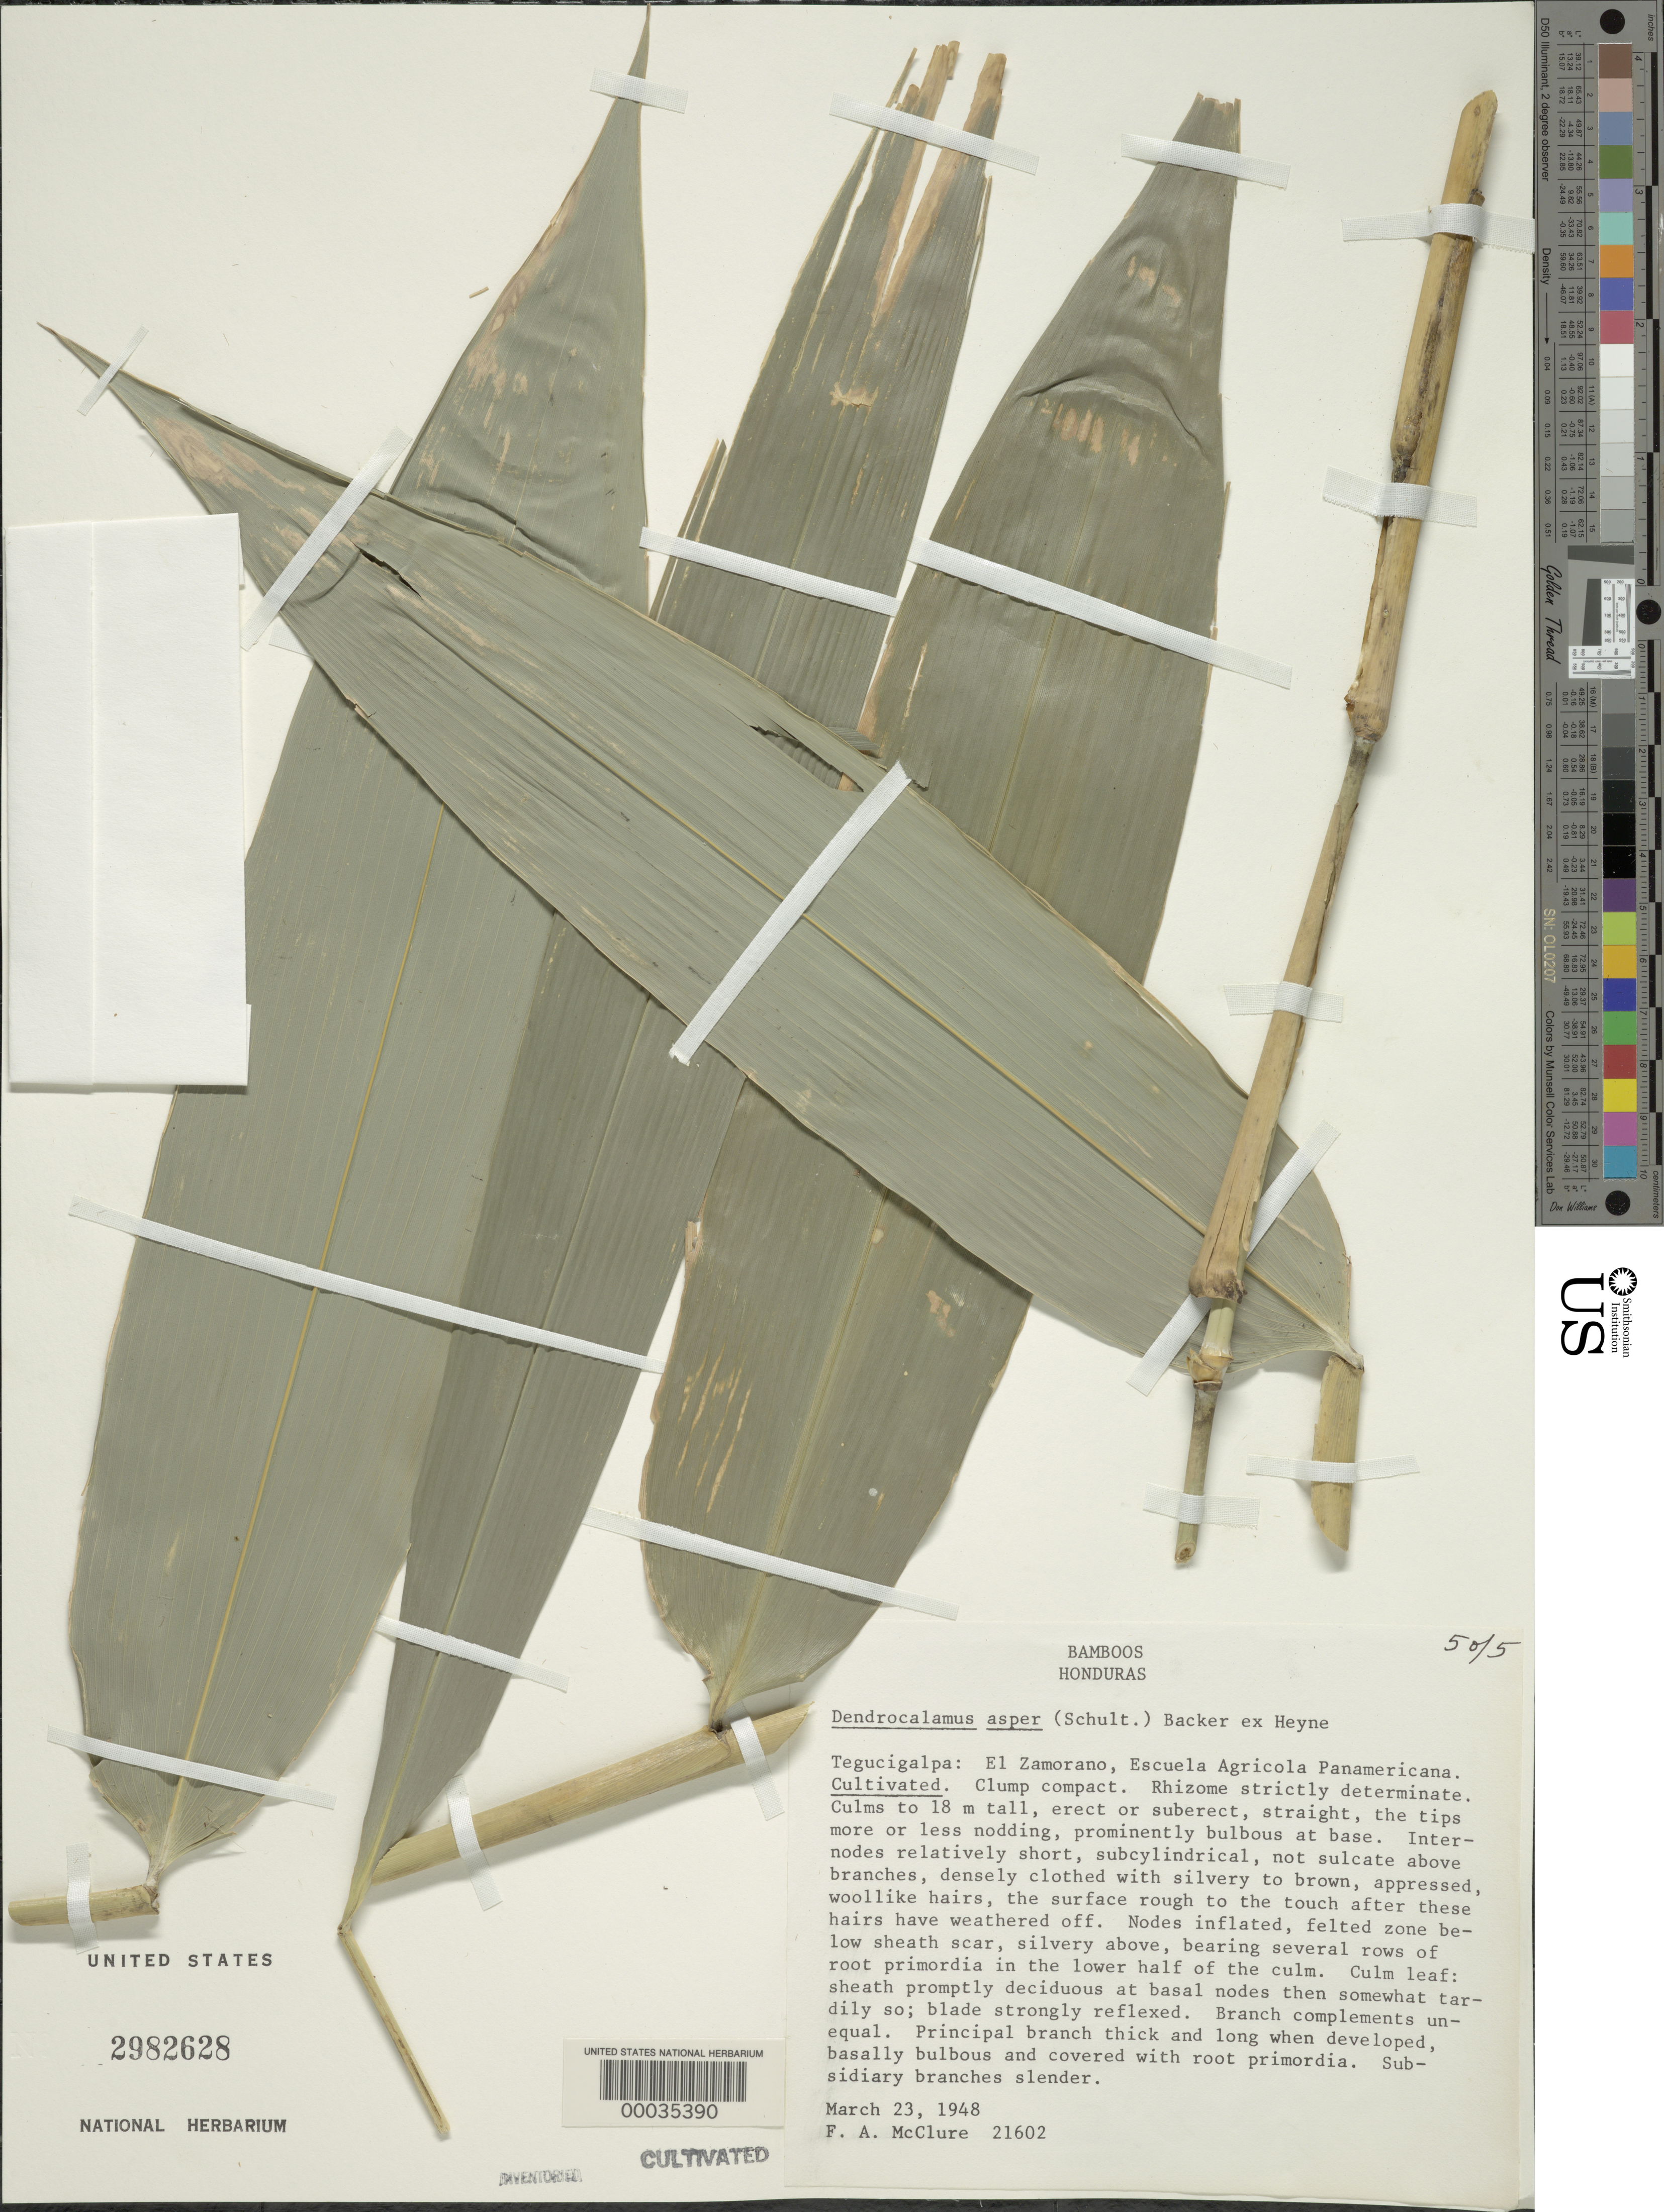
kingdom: Plantae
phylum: Tracheophyta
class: Liliopsida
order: Poales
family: Poaceae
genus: Dendrocalamus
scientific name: Dendrocalamus asper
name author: (Schult. & Schult. f.) Backer ex K. Heyne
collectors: F. A. McClure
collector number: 21602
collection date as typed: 23 Mar 1948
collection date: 1948-03-23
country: Honduras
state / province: Fco. Morazán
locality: El Zamorano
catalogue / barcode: US 2982628